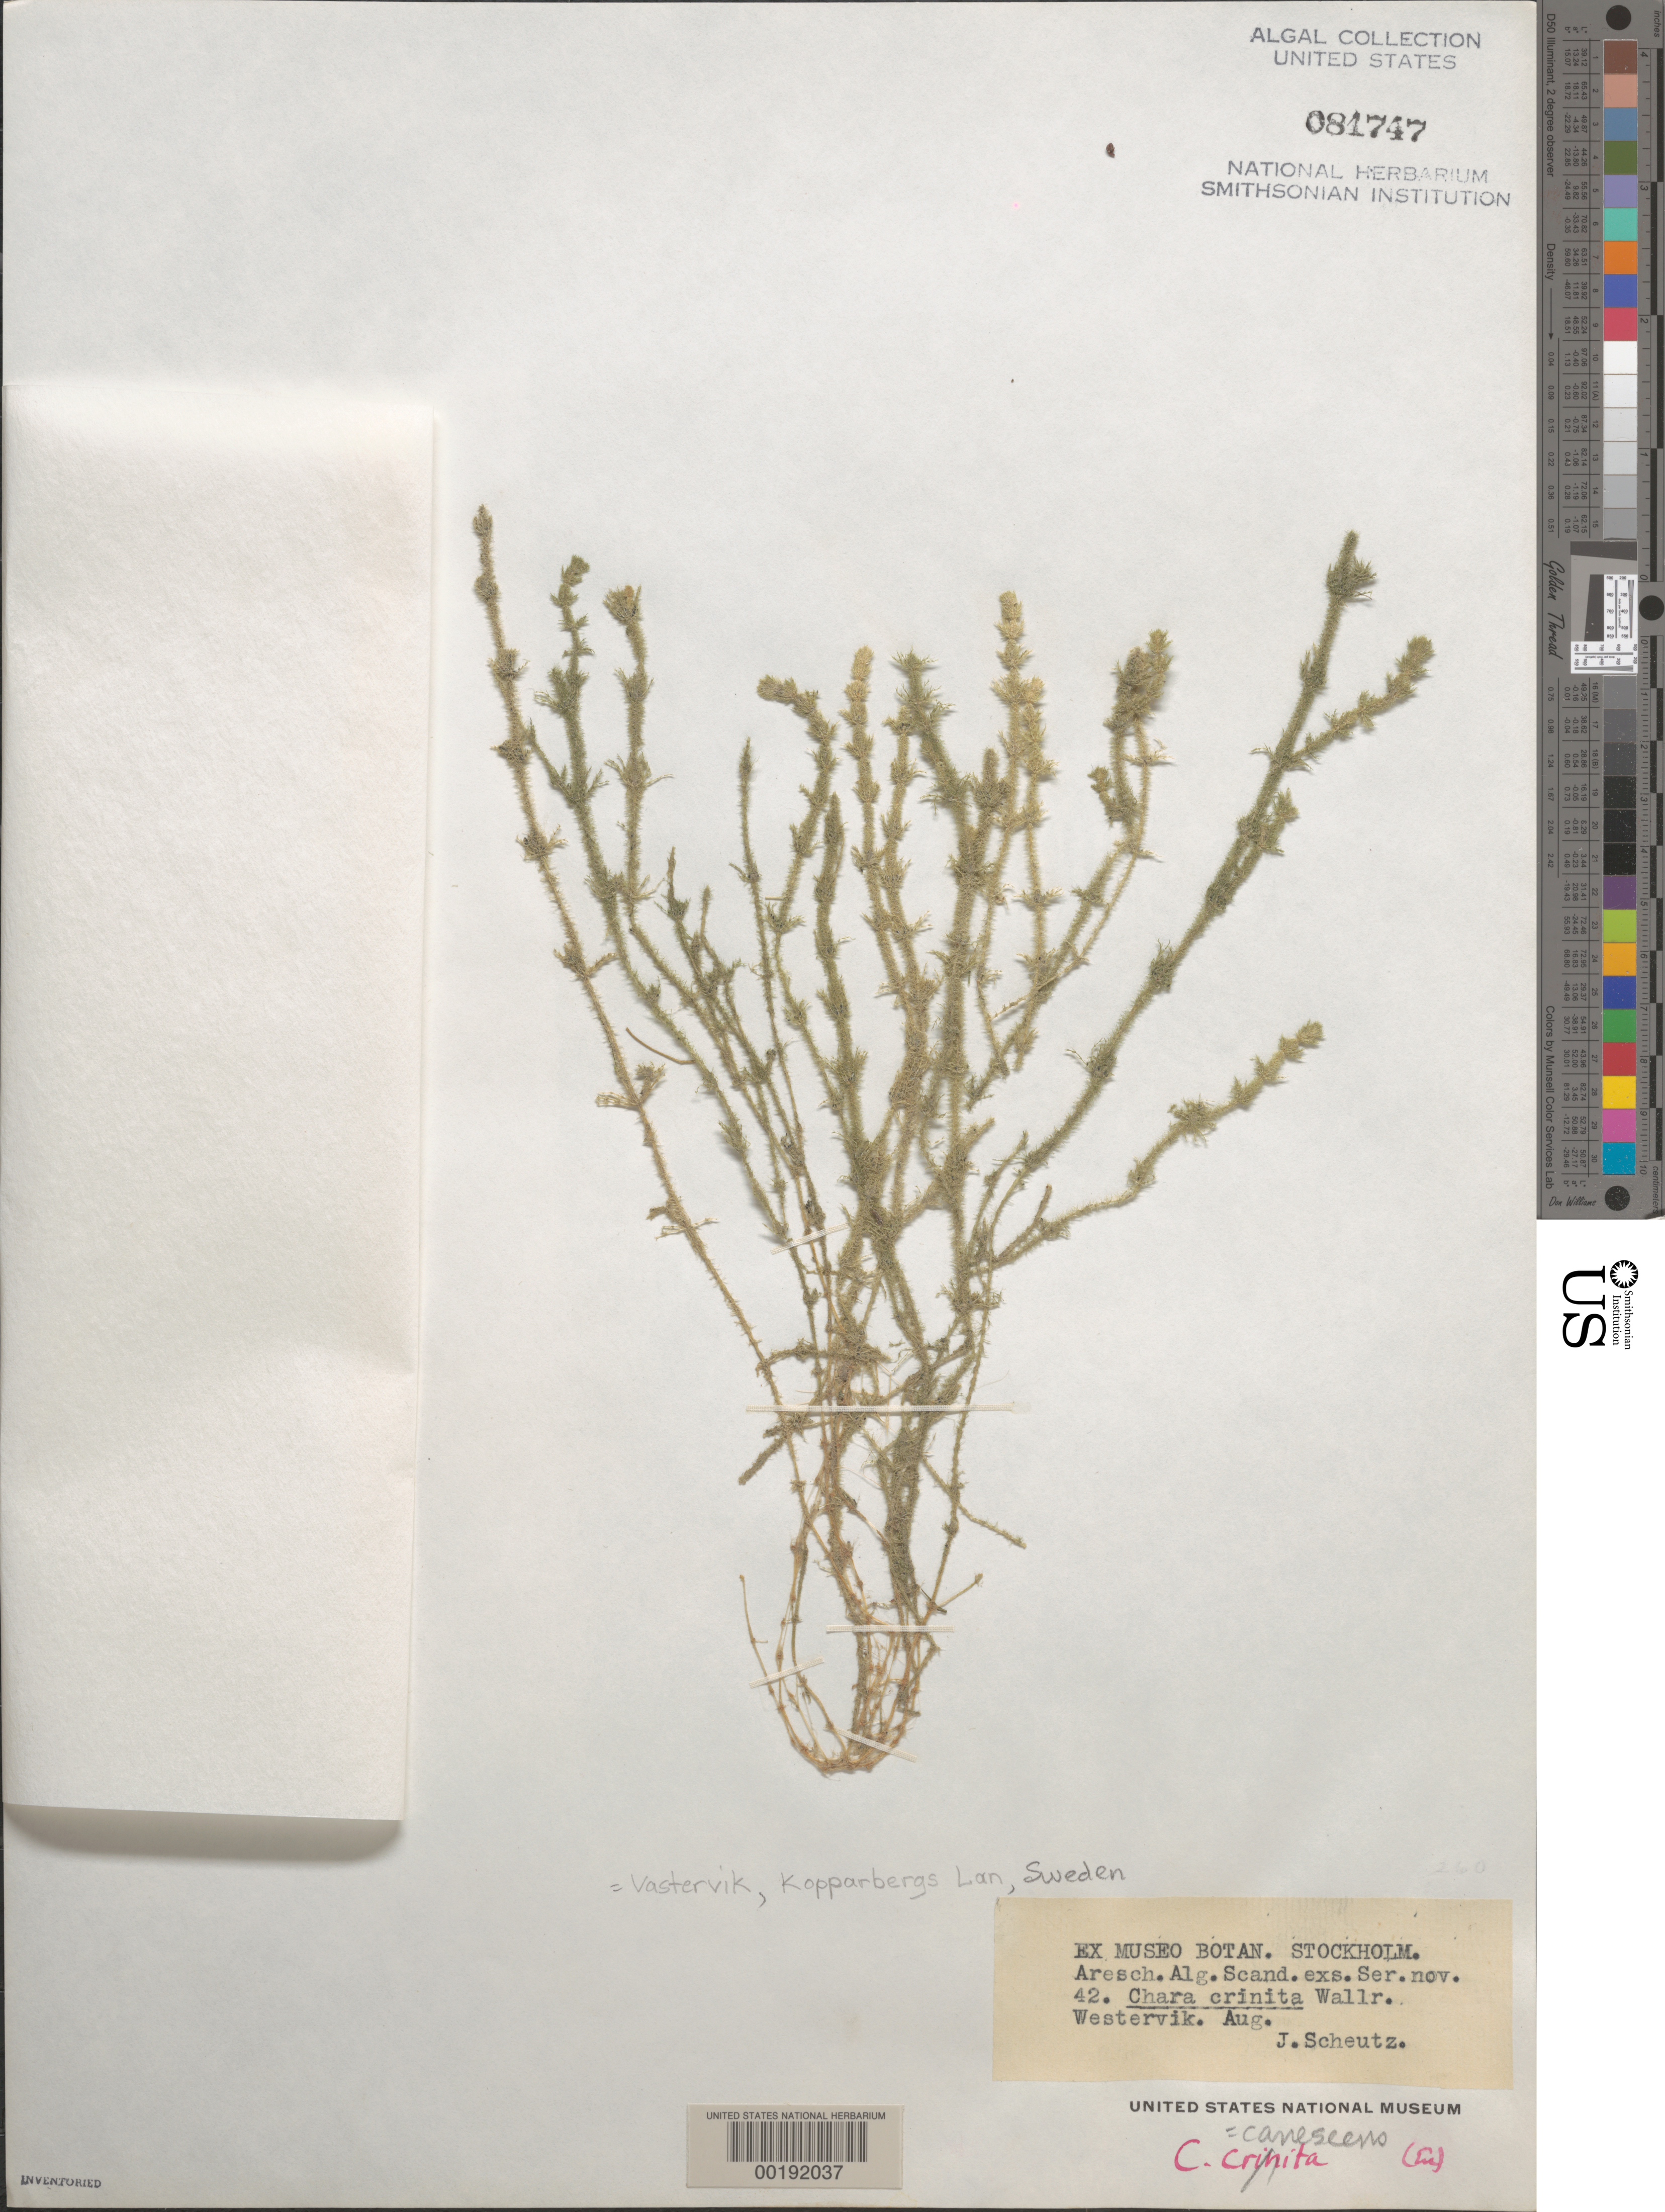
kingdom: Plantae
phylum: Charophyta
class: Charophyceae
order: Charales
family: Characeae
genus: Chara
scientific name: Chara canescens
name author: Loisel.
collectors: J. Scheutz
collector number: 42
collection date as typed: Aug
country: Sweden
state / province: Dalarna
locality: Vastervik (westervik)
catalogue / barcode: US 81747